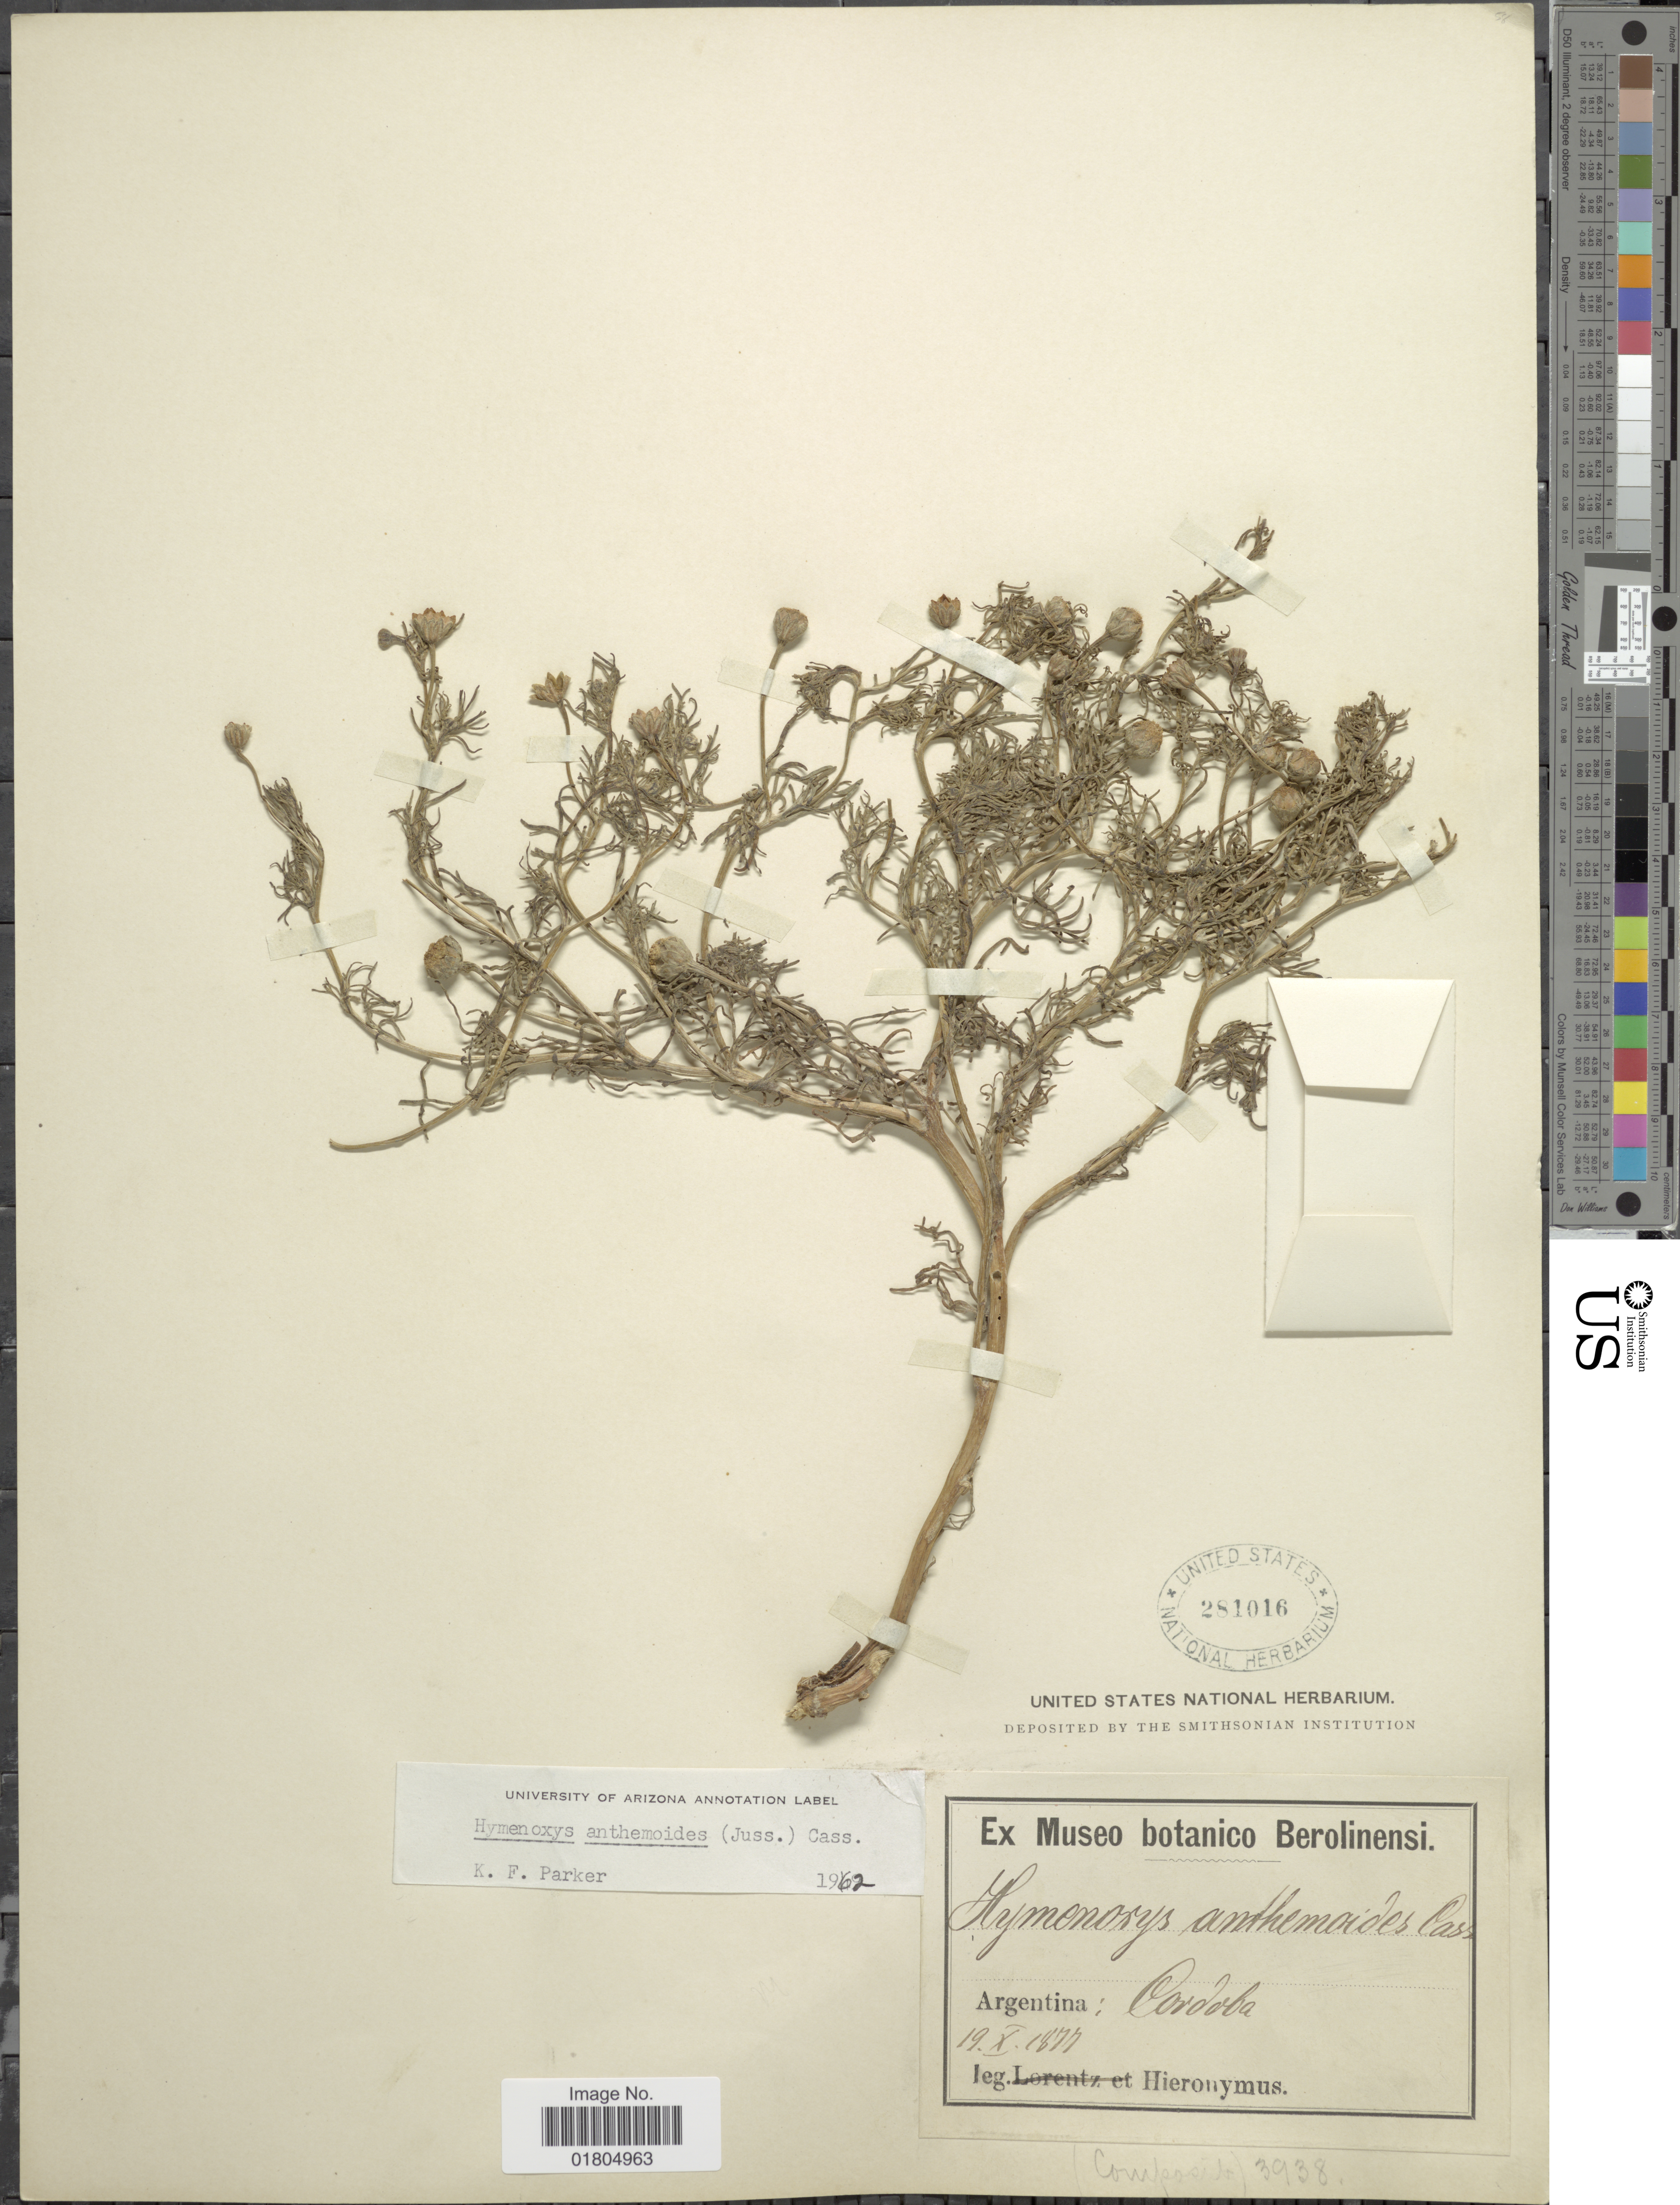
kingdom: Plantae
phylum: Tracheophyta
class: Magnoliopsida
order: Asterales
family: Asteraceae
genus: Hymenoxys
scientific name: Hymenoxys anthemoides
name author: (Juss.) Cass. ex DC.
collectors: -. Hieronymus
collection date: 1877-10-19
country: Argentina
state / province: Cordoba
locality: Argentina: Cordoba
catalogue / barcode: US 281016